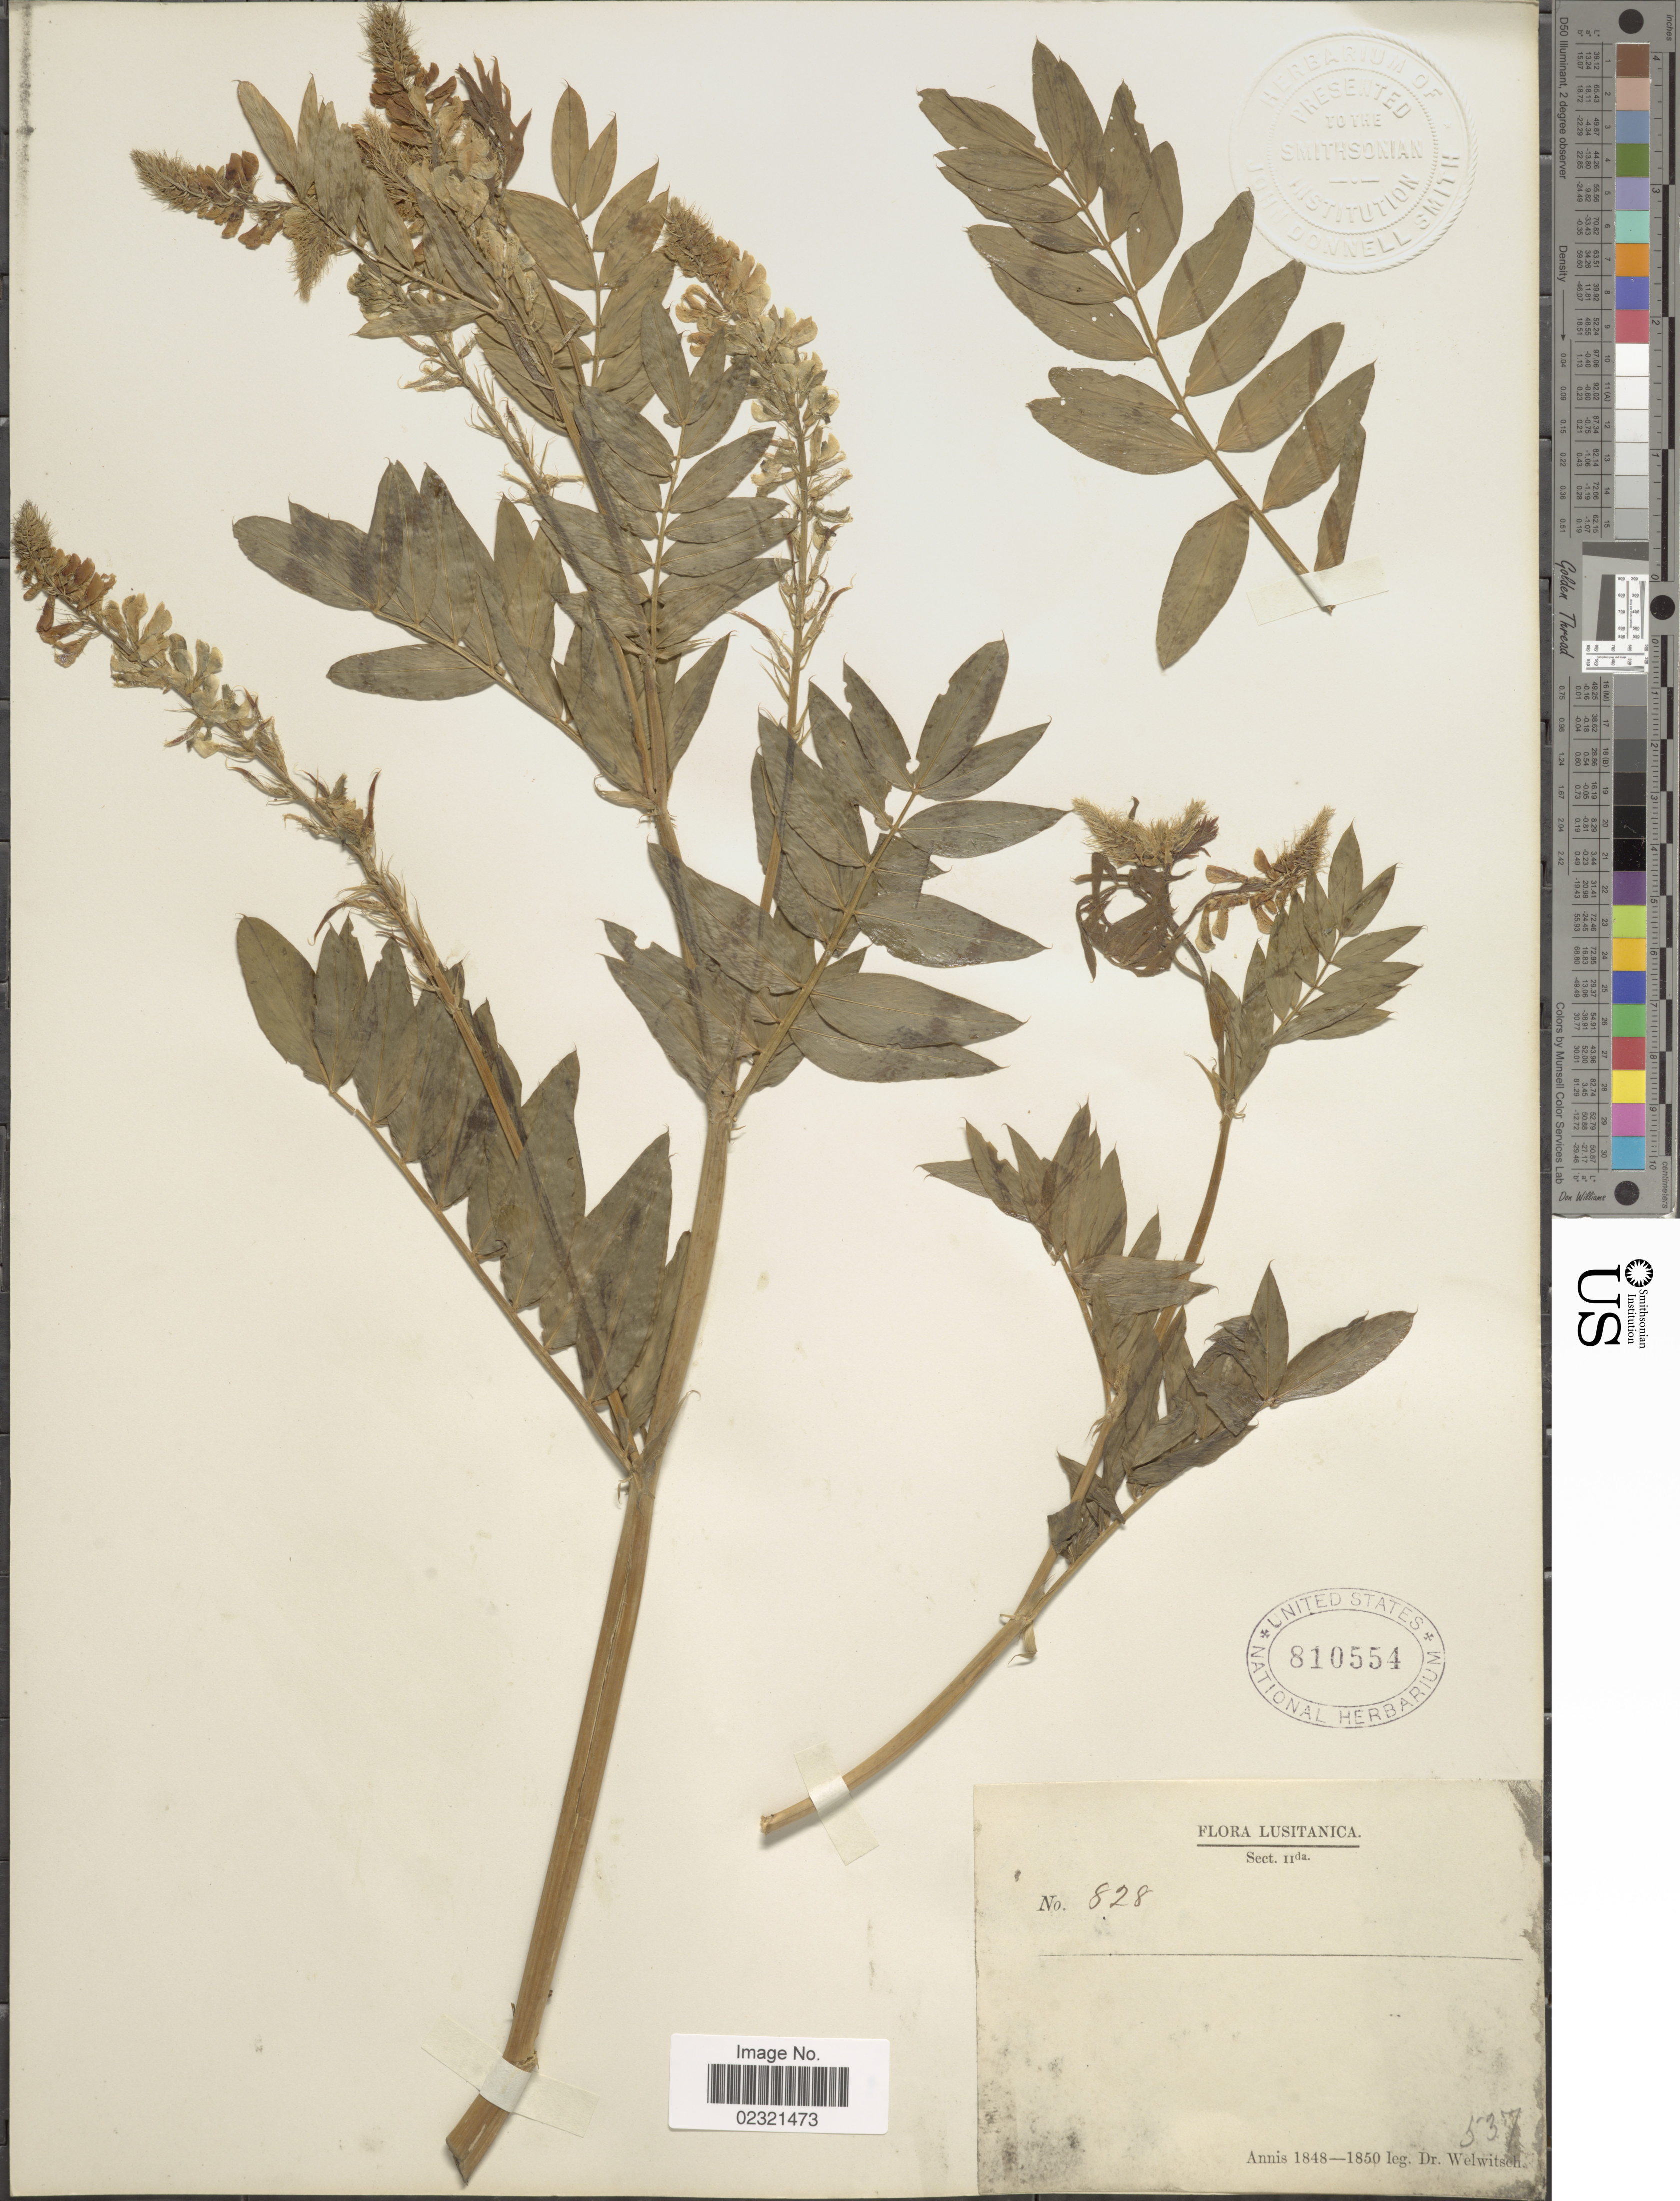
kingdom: Plantae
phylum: Tracheophyta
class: Magnoliopsida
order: Fabales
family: Fabaceae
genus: Galega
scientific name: Galega orientalis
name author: Lam.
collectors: -. Welwitsch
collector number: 828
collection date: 1848/1850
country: Portugal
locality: Lusitanica. Sect. II da.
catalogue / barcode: US 810554